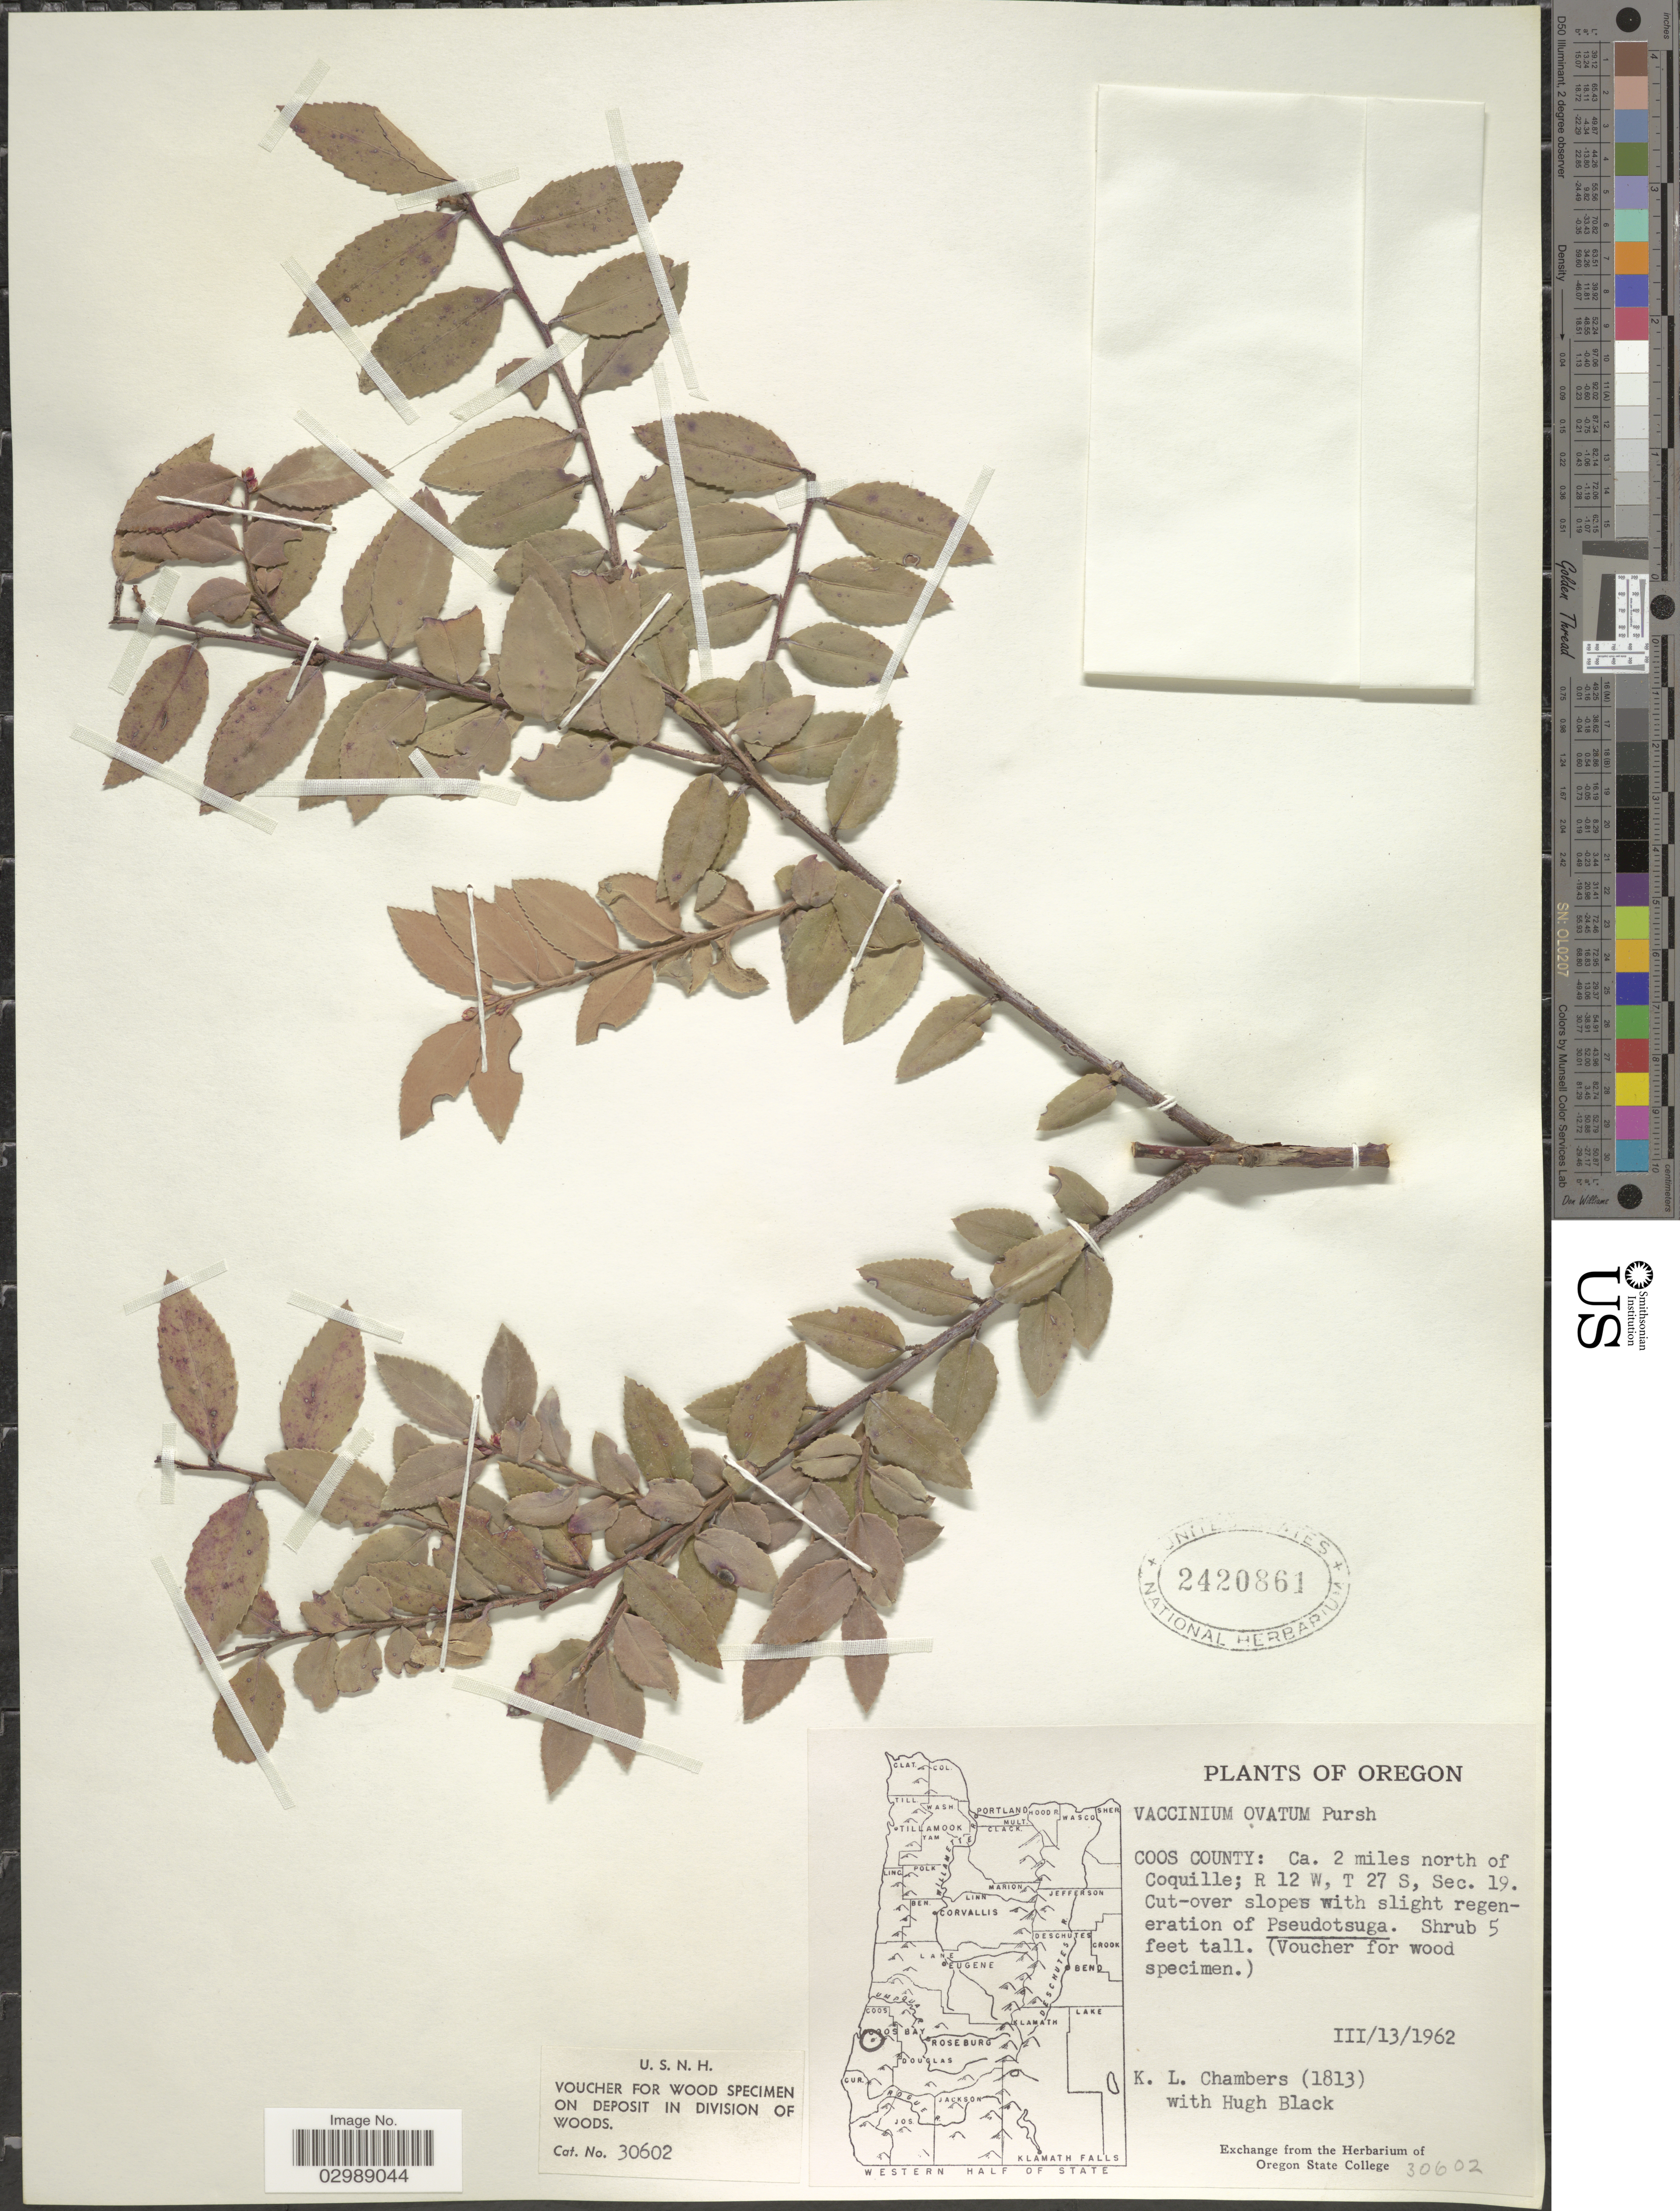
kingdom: Plantae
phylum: Tracheophyta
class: Magnoliopsida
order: Ericales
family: Ericaceae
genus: Vaccinium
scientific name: Vaccinium ovatum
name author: Pursh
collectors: K. Chambers & H. Black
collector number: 1813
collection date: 1962-03-13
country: United States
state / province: Oregon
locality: Coos County: Ca. 2 miles north of Coquille; R 12 W, T 27 S, Sec. 19.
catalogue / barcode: US 2420861